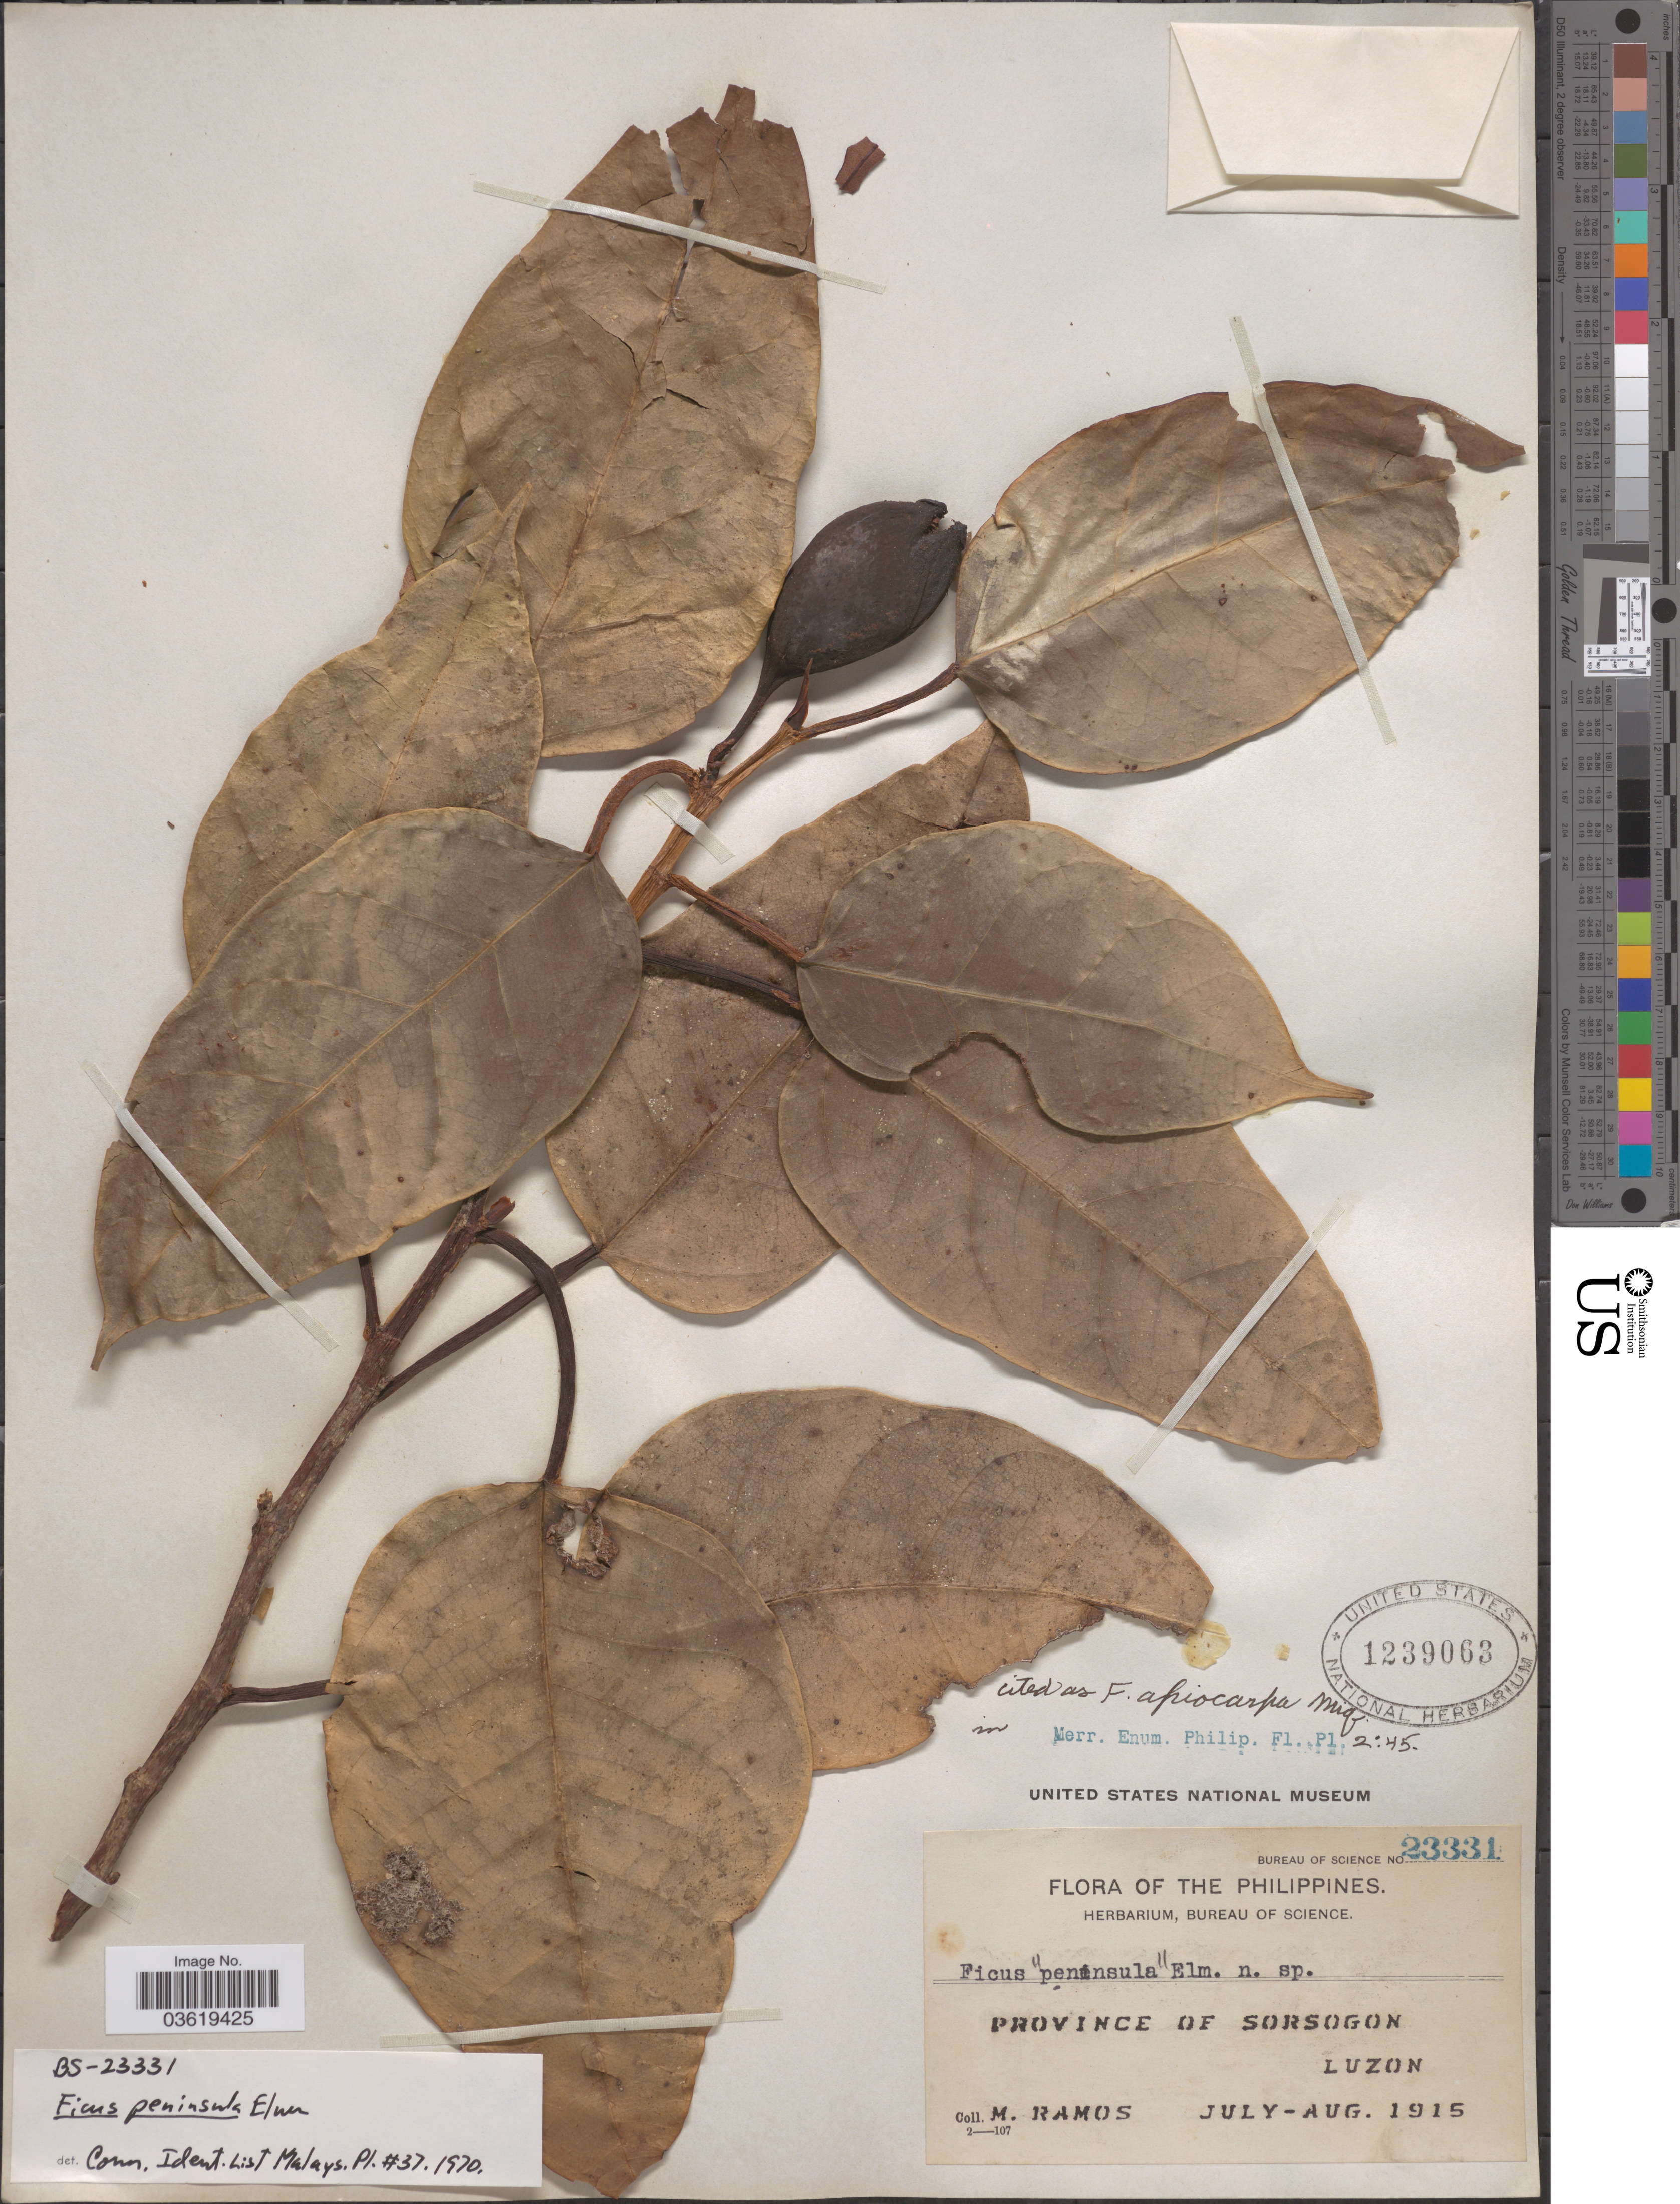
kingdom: Plantae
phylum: Tracheophyta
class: Magnoliopsida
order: Rosales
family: Moraceae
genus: Ficus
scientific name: Ficus peninsula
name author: Elmer ex C.C. Berg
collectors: M. Ramos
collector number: Bureau of Science 23331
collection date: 1915-07/1915-08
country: Philippines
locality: Province of Sorsogon. Luzon.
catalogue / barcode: US 1239063